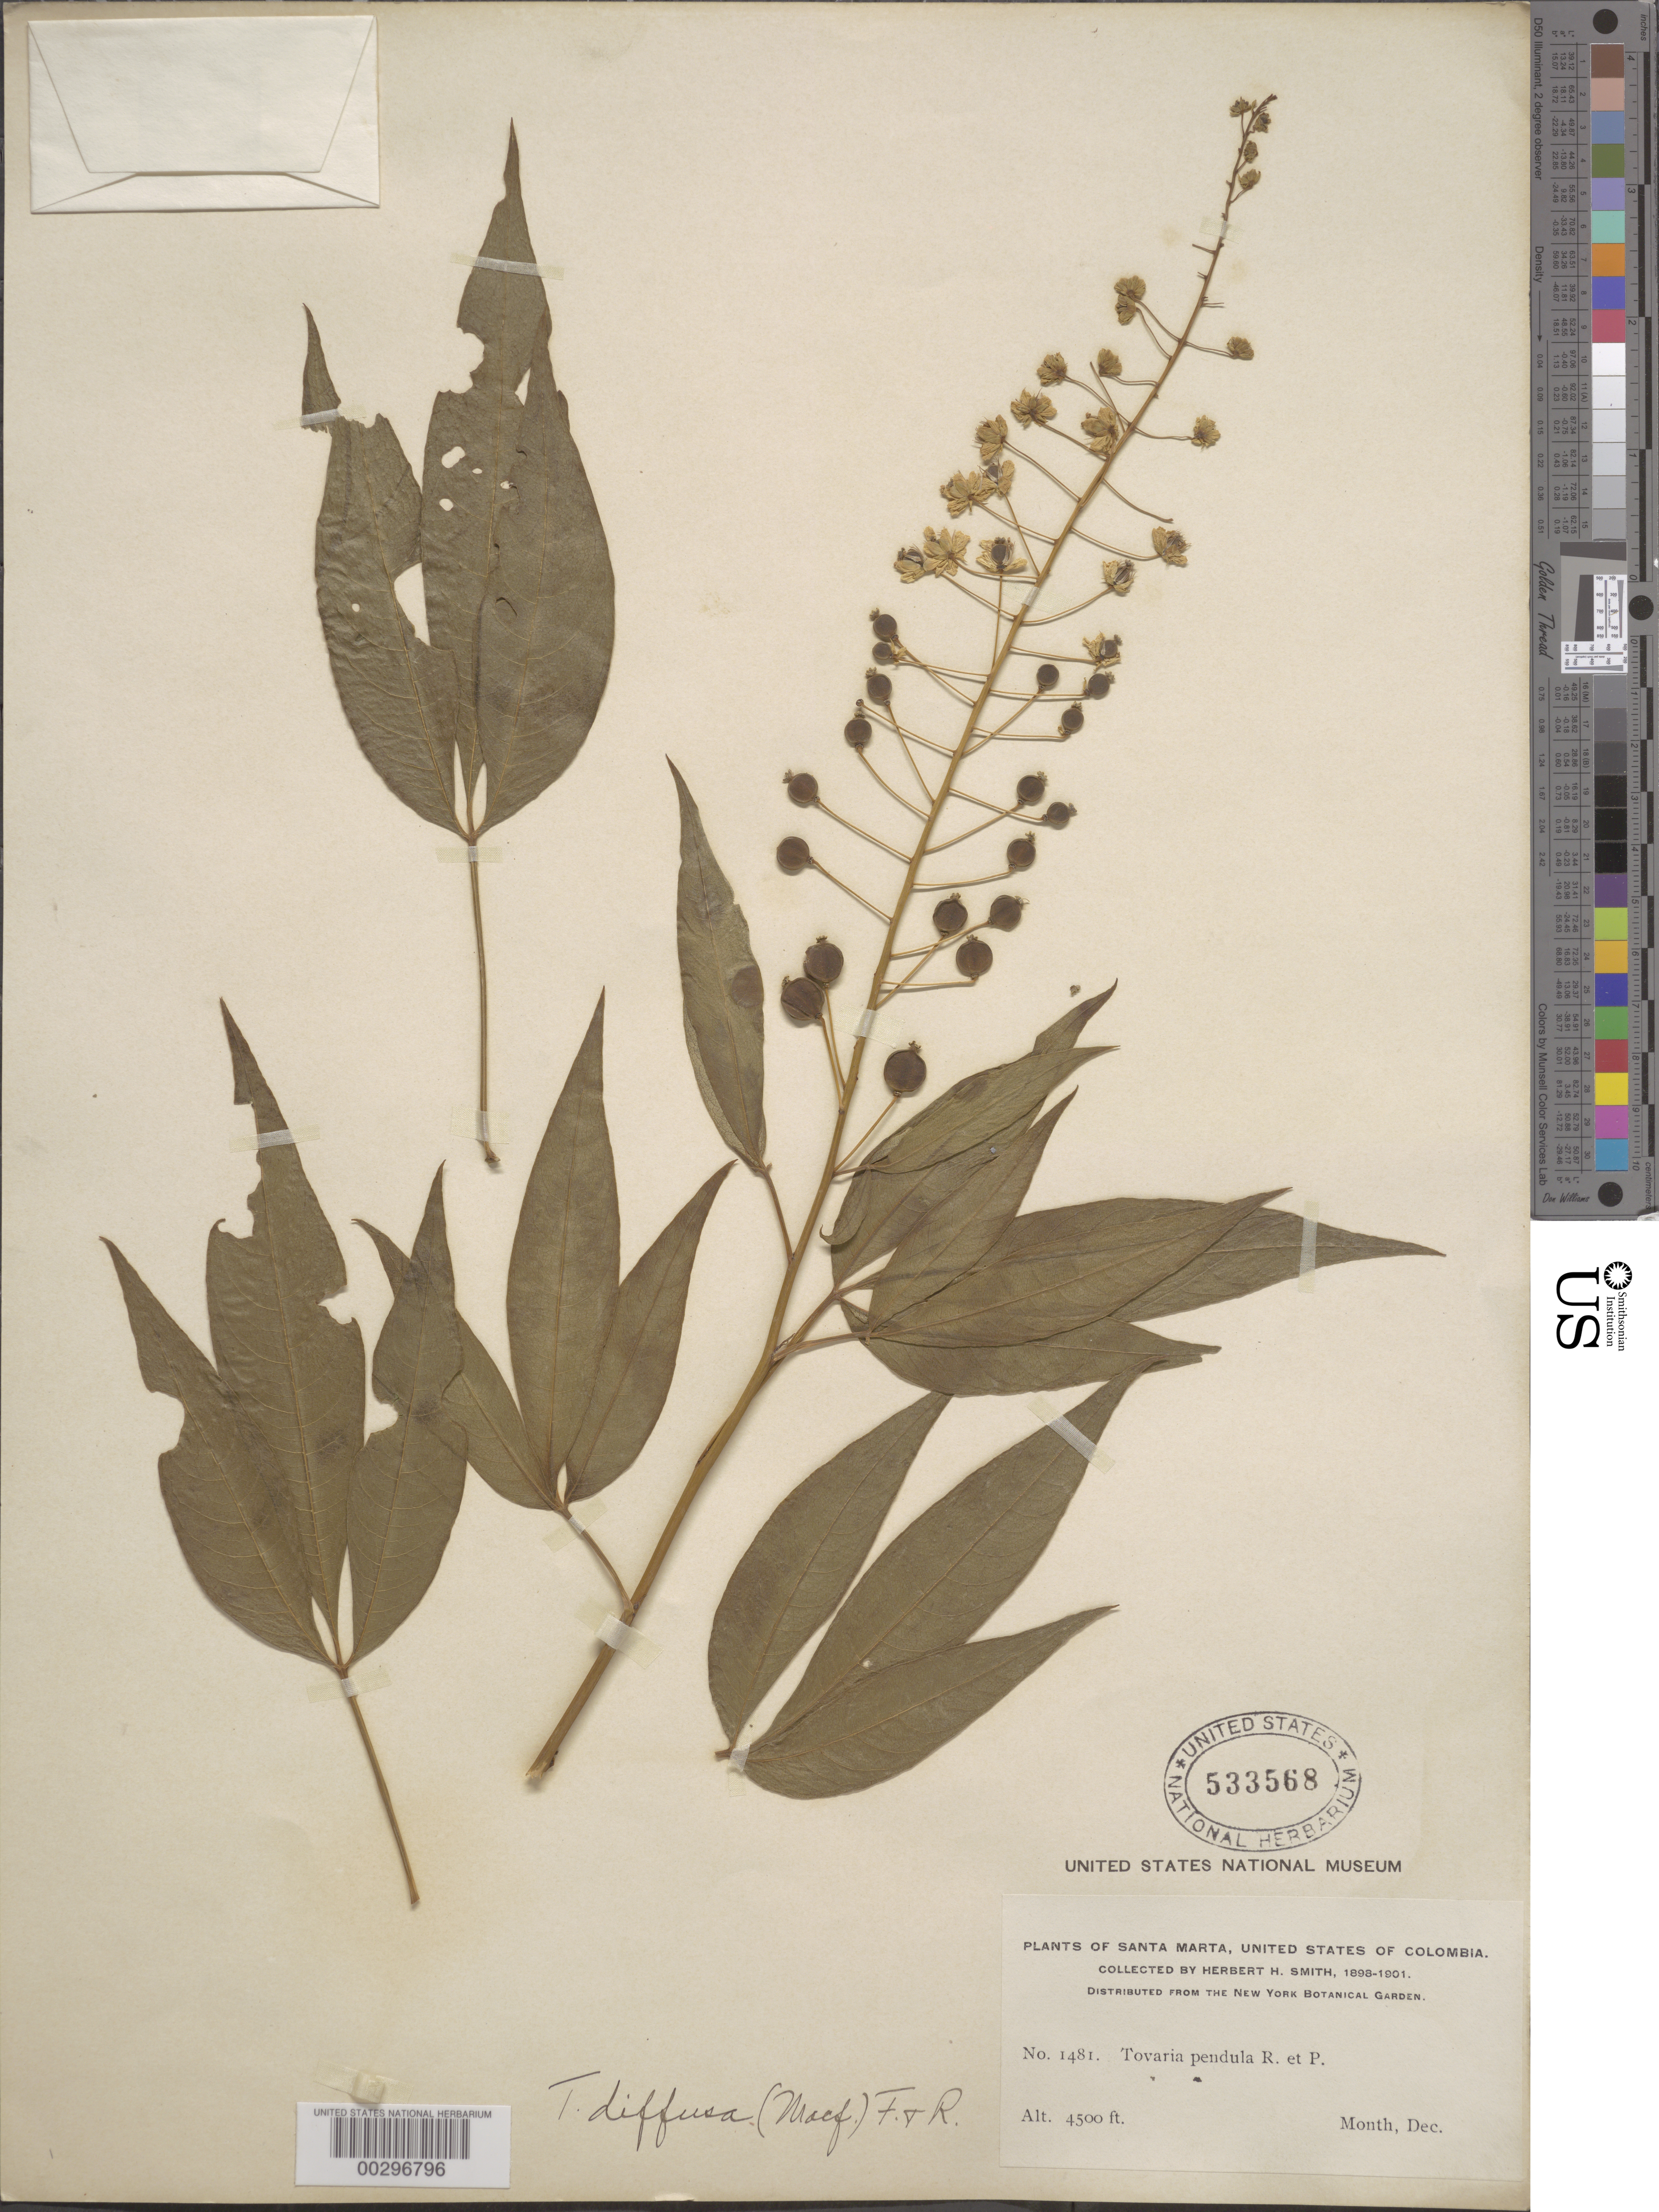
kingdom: Plantae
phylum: Tracheophyta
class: Magnoliopsida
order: Brassicales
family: Tovariaceae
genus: Tovaria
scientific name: Tovaria pendula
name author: Ruiz & Pav.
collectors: Herbert H. Smith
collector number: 1481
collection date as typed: Dec 1898 or -- Dec 1901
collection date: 1898-12 or 1901-12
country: Colombia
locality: Santa Marta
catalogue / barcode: US 533568